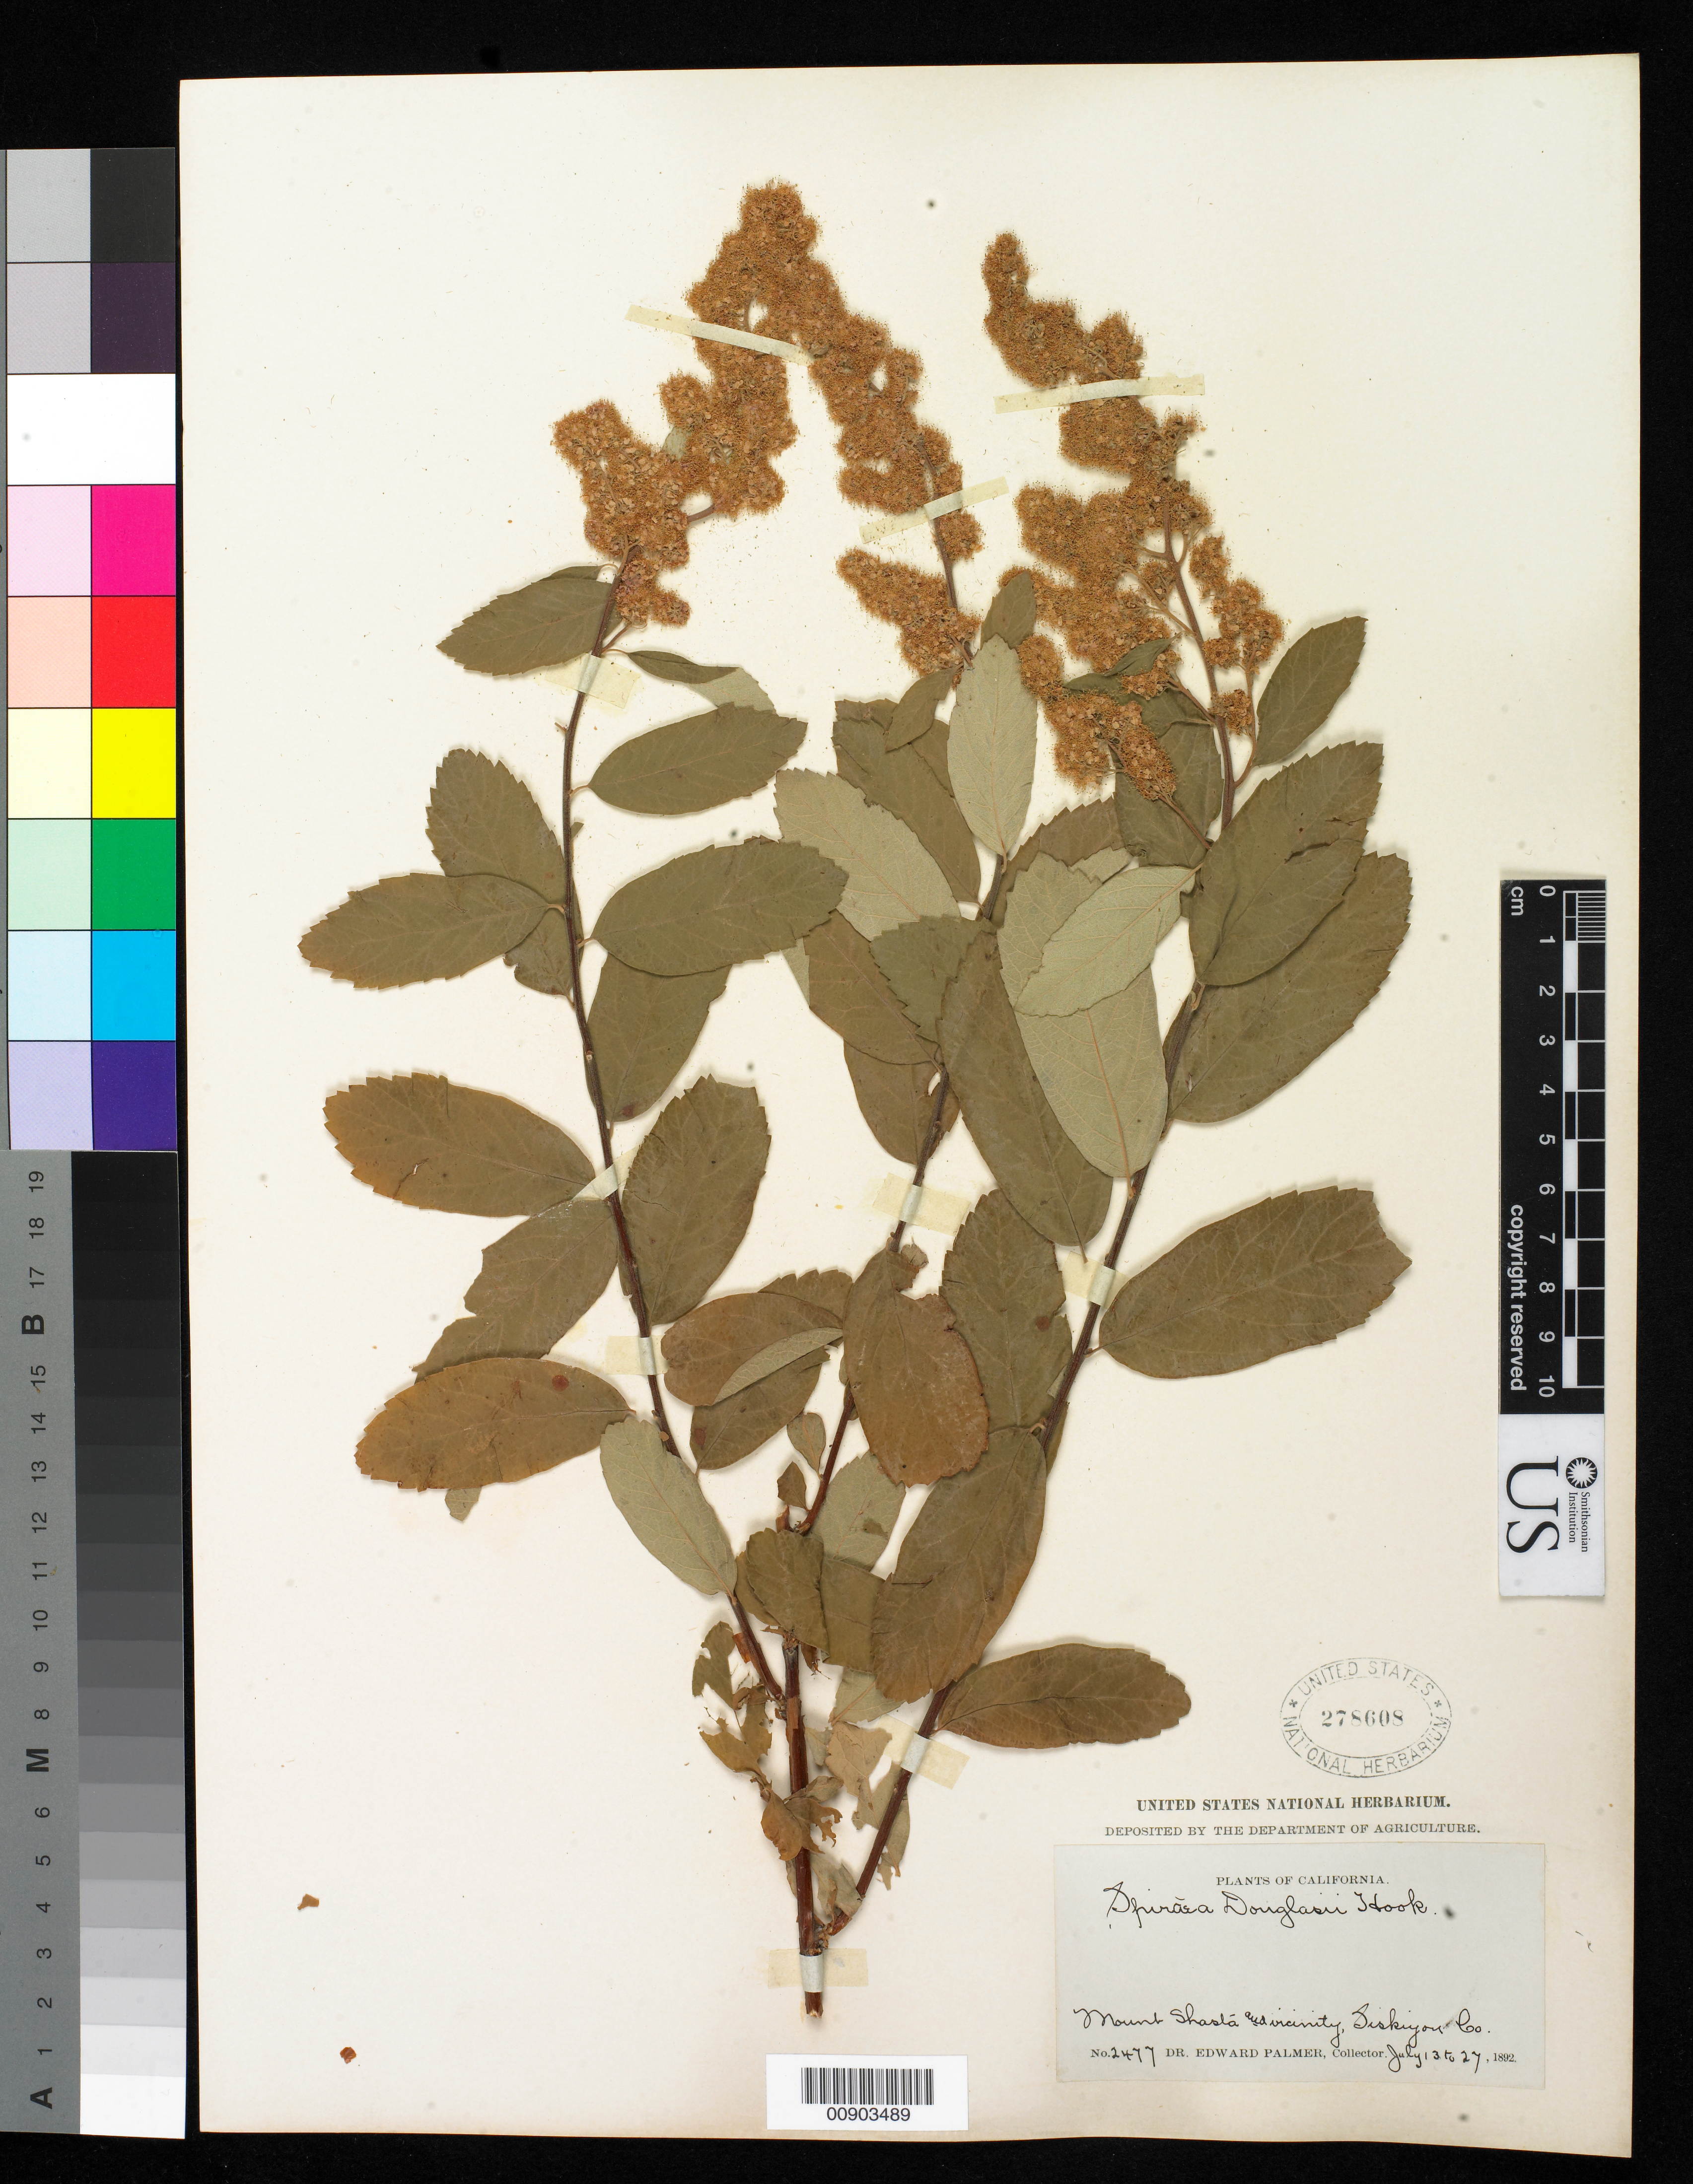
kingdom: Plantae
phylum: Tracheophyta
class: Magnoliopsida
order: Rosales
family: Rosaceae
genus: Spiraea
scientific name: Spiraea douglasii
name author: Hook.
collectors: E. Palmer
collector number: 2477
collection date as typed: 13 Jul 1892 to 27 Jul 1892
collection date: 1892-07-13/1892-07-27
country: United States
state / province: California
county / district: Siskiyou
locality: Mount Shasta and vicinity, Siskiyou County, California.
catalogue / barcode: US 278608